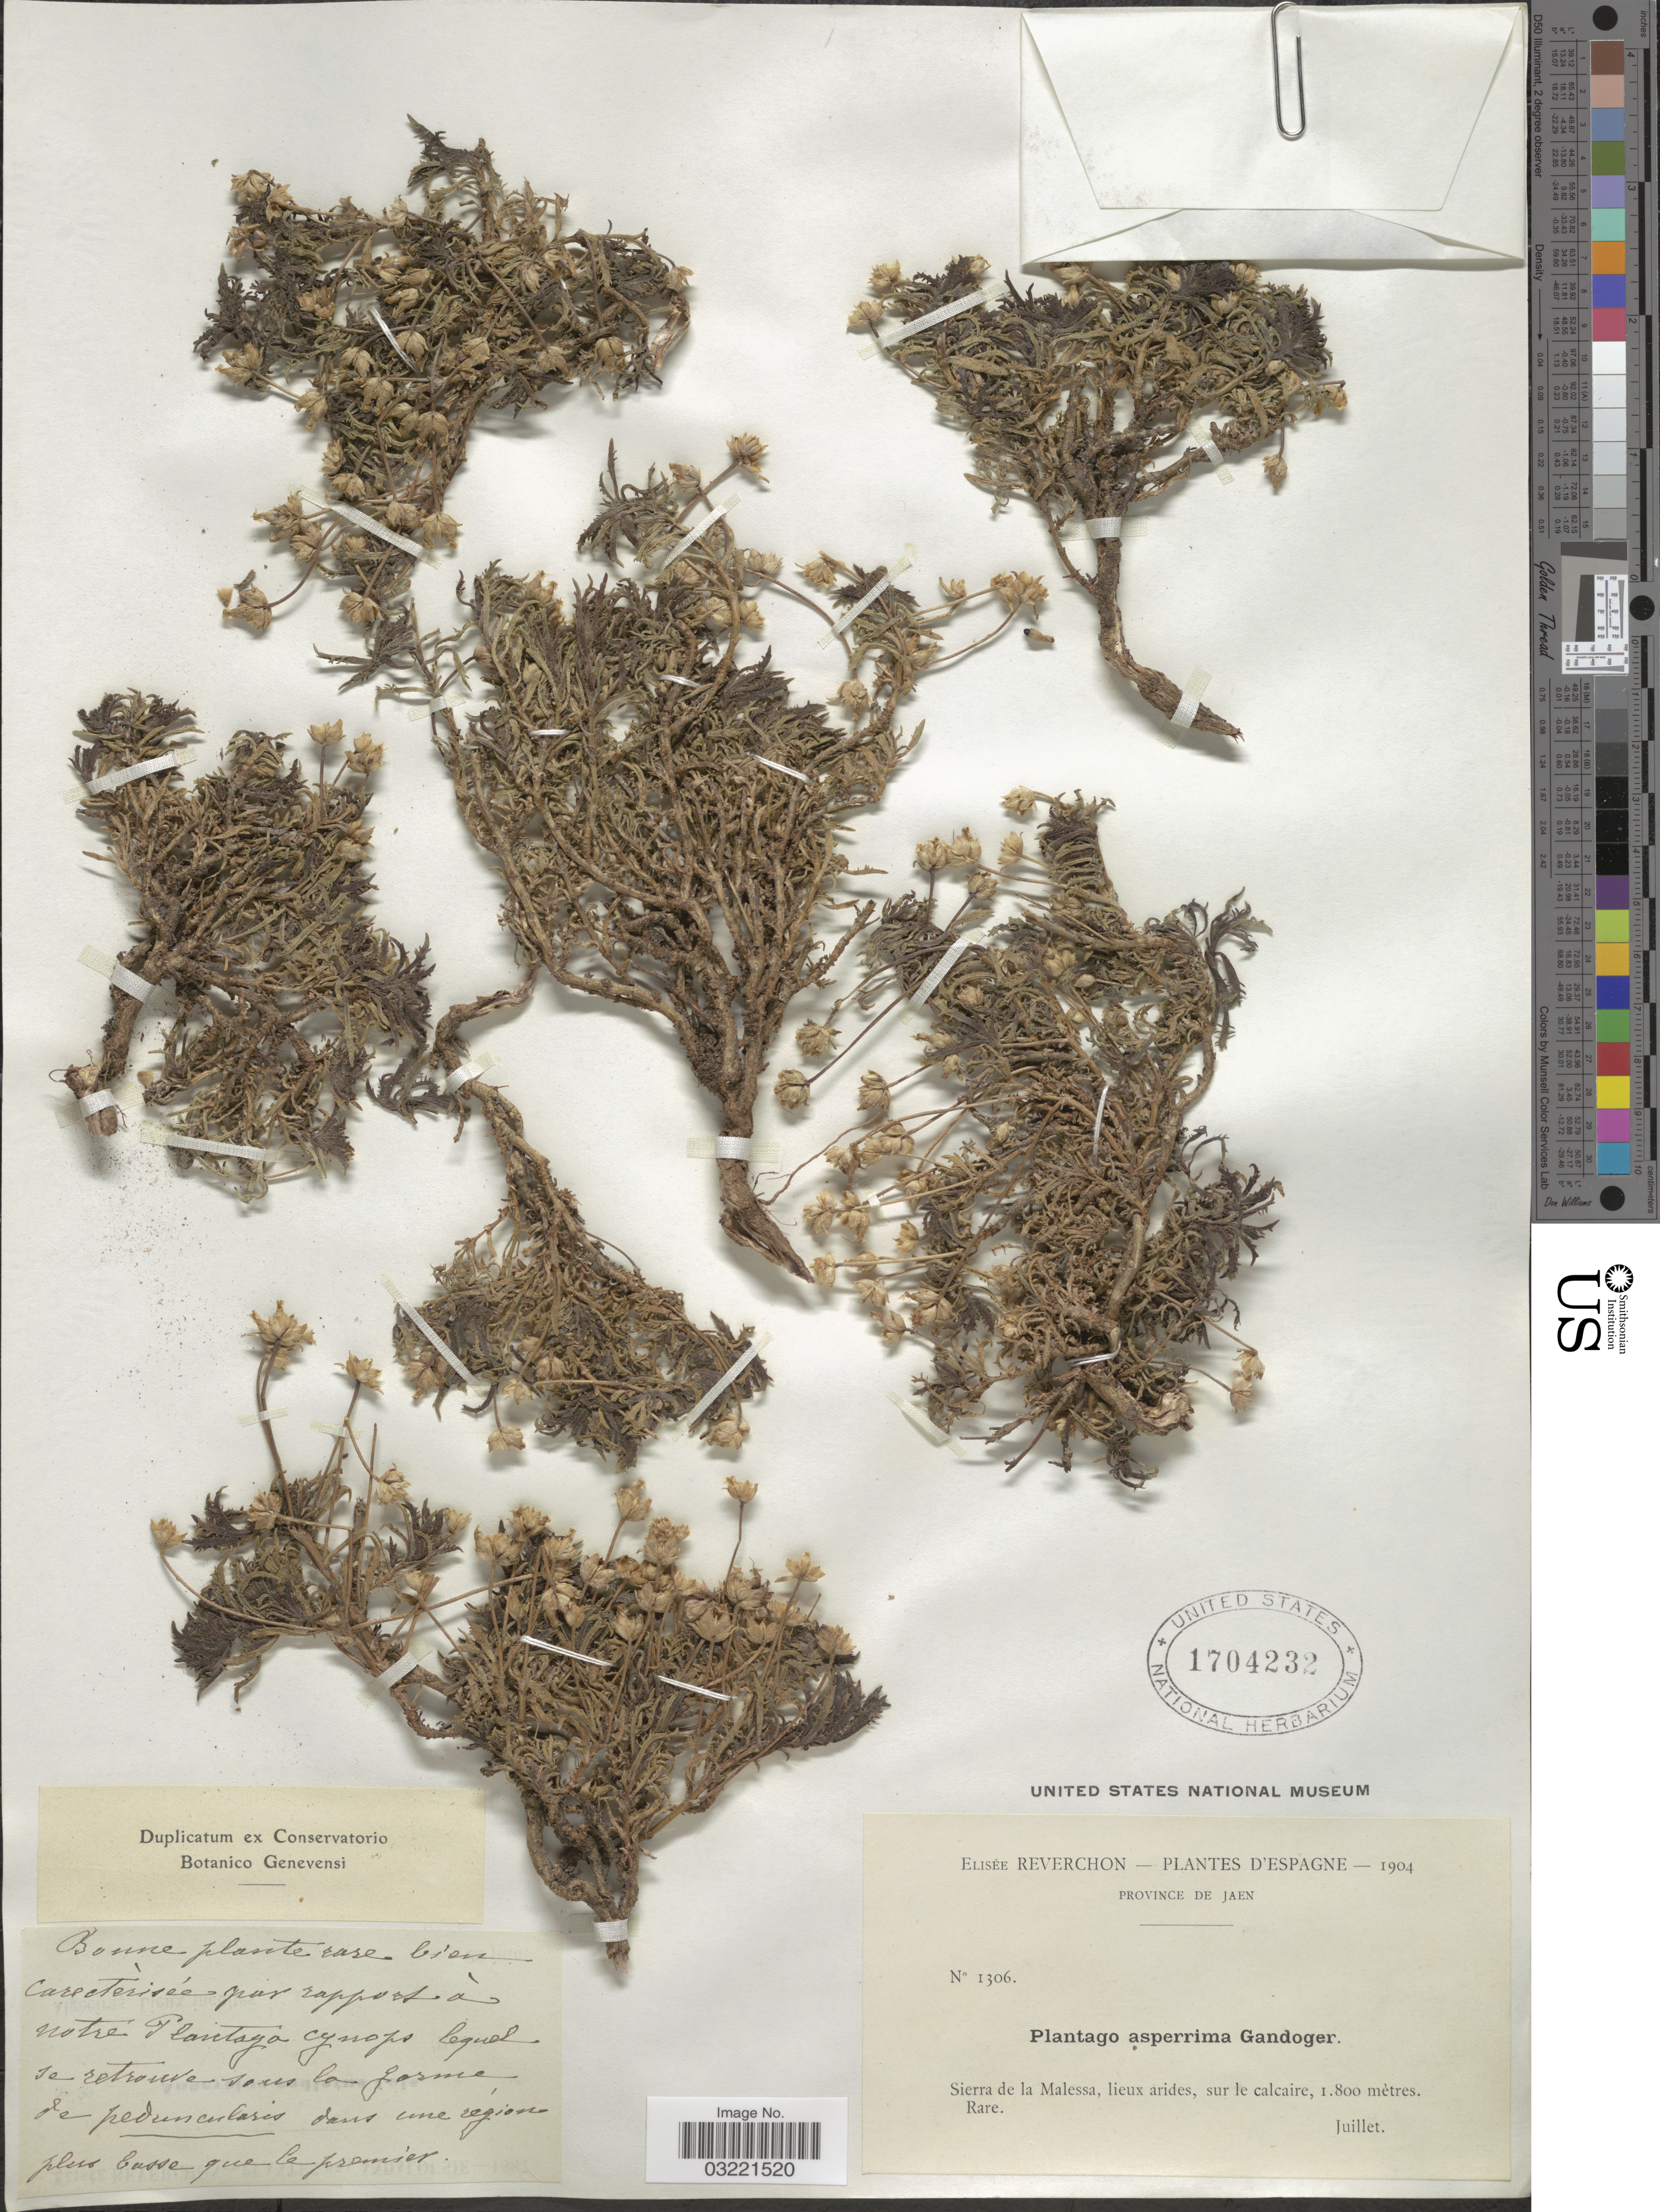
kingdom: Plantae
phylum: Tracheophyta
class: Magnoliopsida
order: Lamiales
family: Plantaginaceae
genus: Plantago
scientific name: Plantago asperrima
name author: Gand. ex Hervier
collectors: E. Reverchon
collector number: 1306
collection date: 1904-07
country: Spain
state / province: Andalucía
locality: Espagne. Province de Jaen. Sierra de la Malessa.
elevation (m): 1800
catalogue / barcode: US 1704232